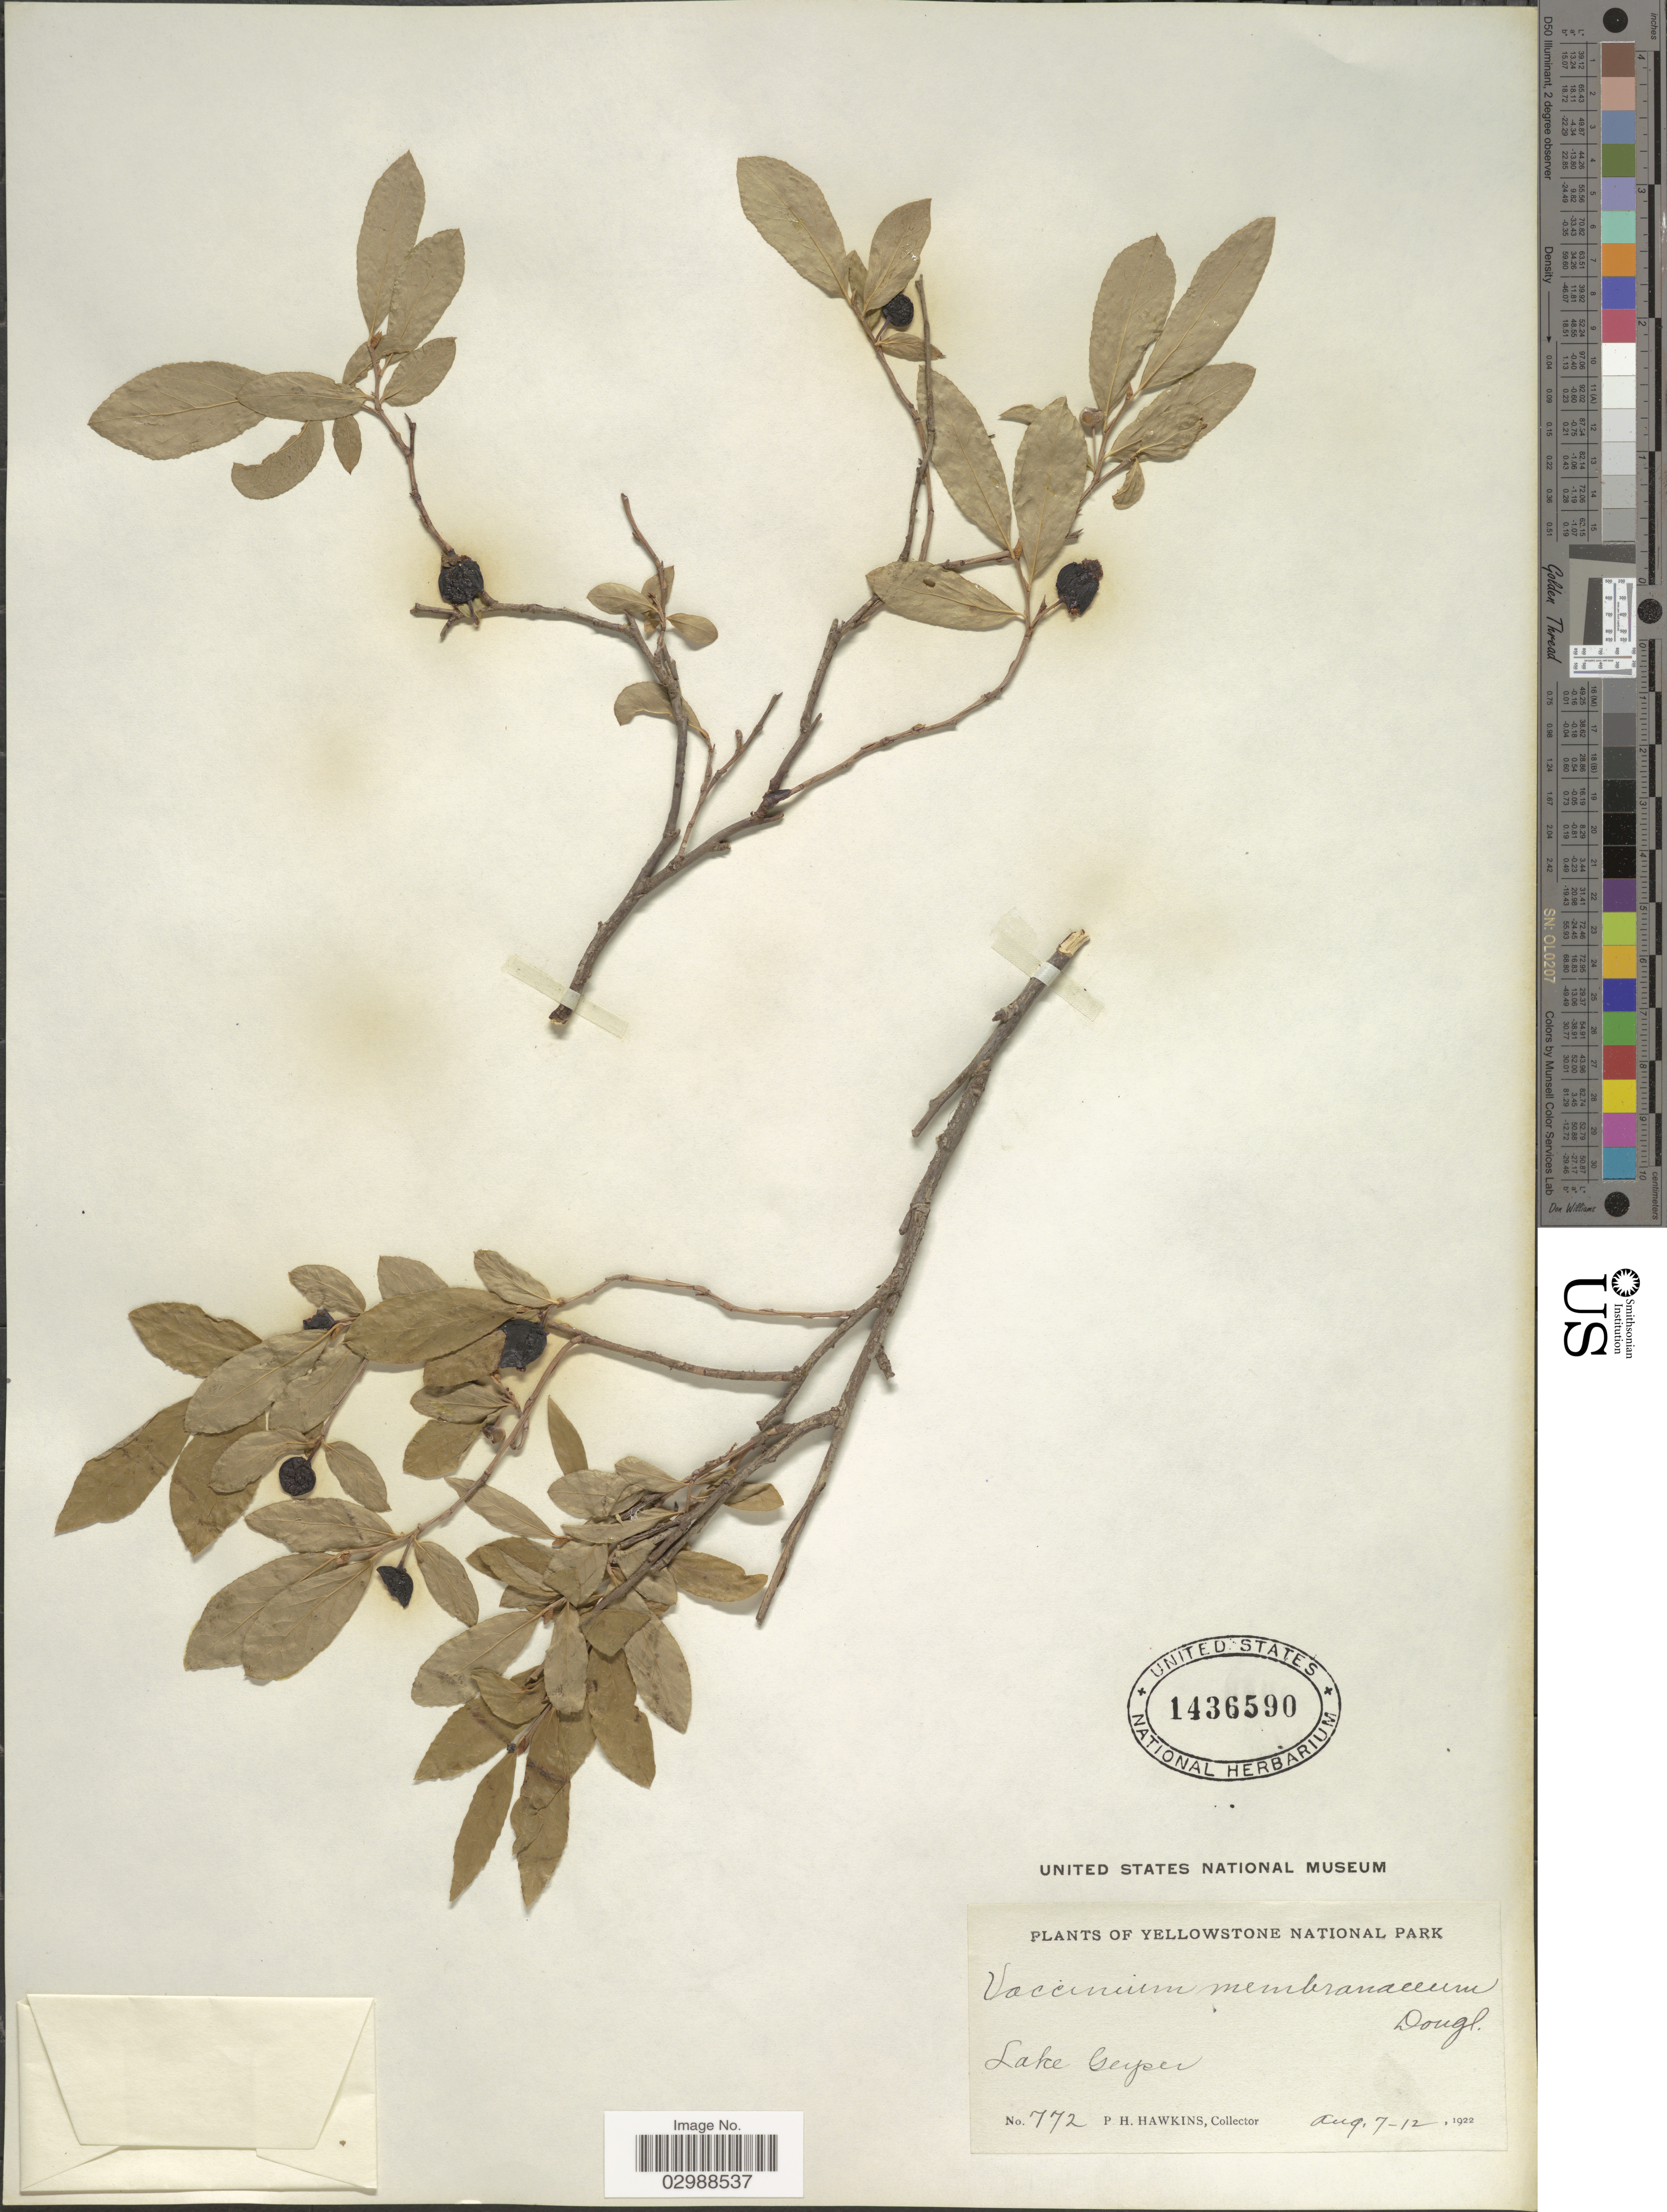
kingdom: Plantae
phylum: Tracheophyta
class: Magnoliopsida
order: Ericales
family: Ericaceae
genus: Vaccinium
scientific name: Vaccinium membranaceum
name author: Douglas ex Torr.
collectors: P. Hawkins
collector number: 772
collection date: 1922-08-07/1922-08-12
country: United States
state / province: Wyoming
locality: Yellowstone National Park, Lake Geyser.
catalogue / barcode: US 1436590